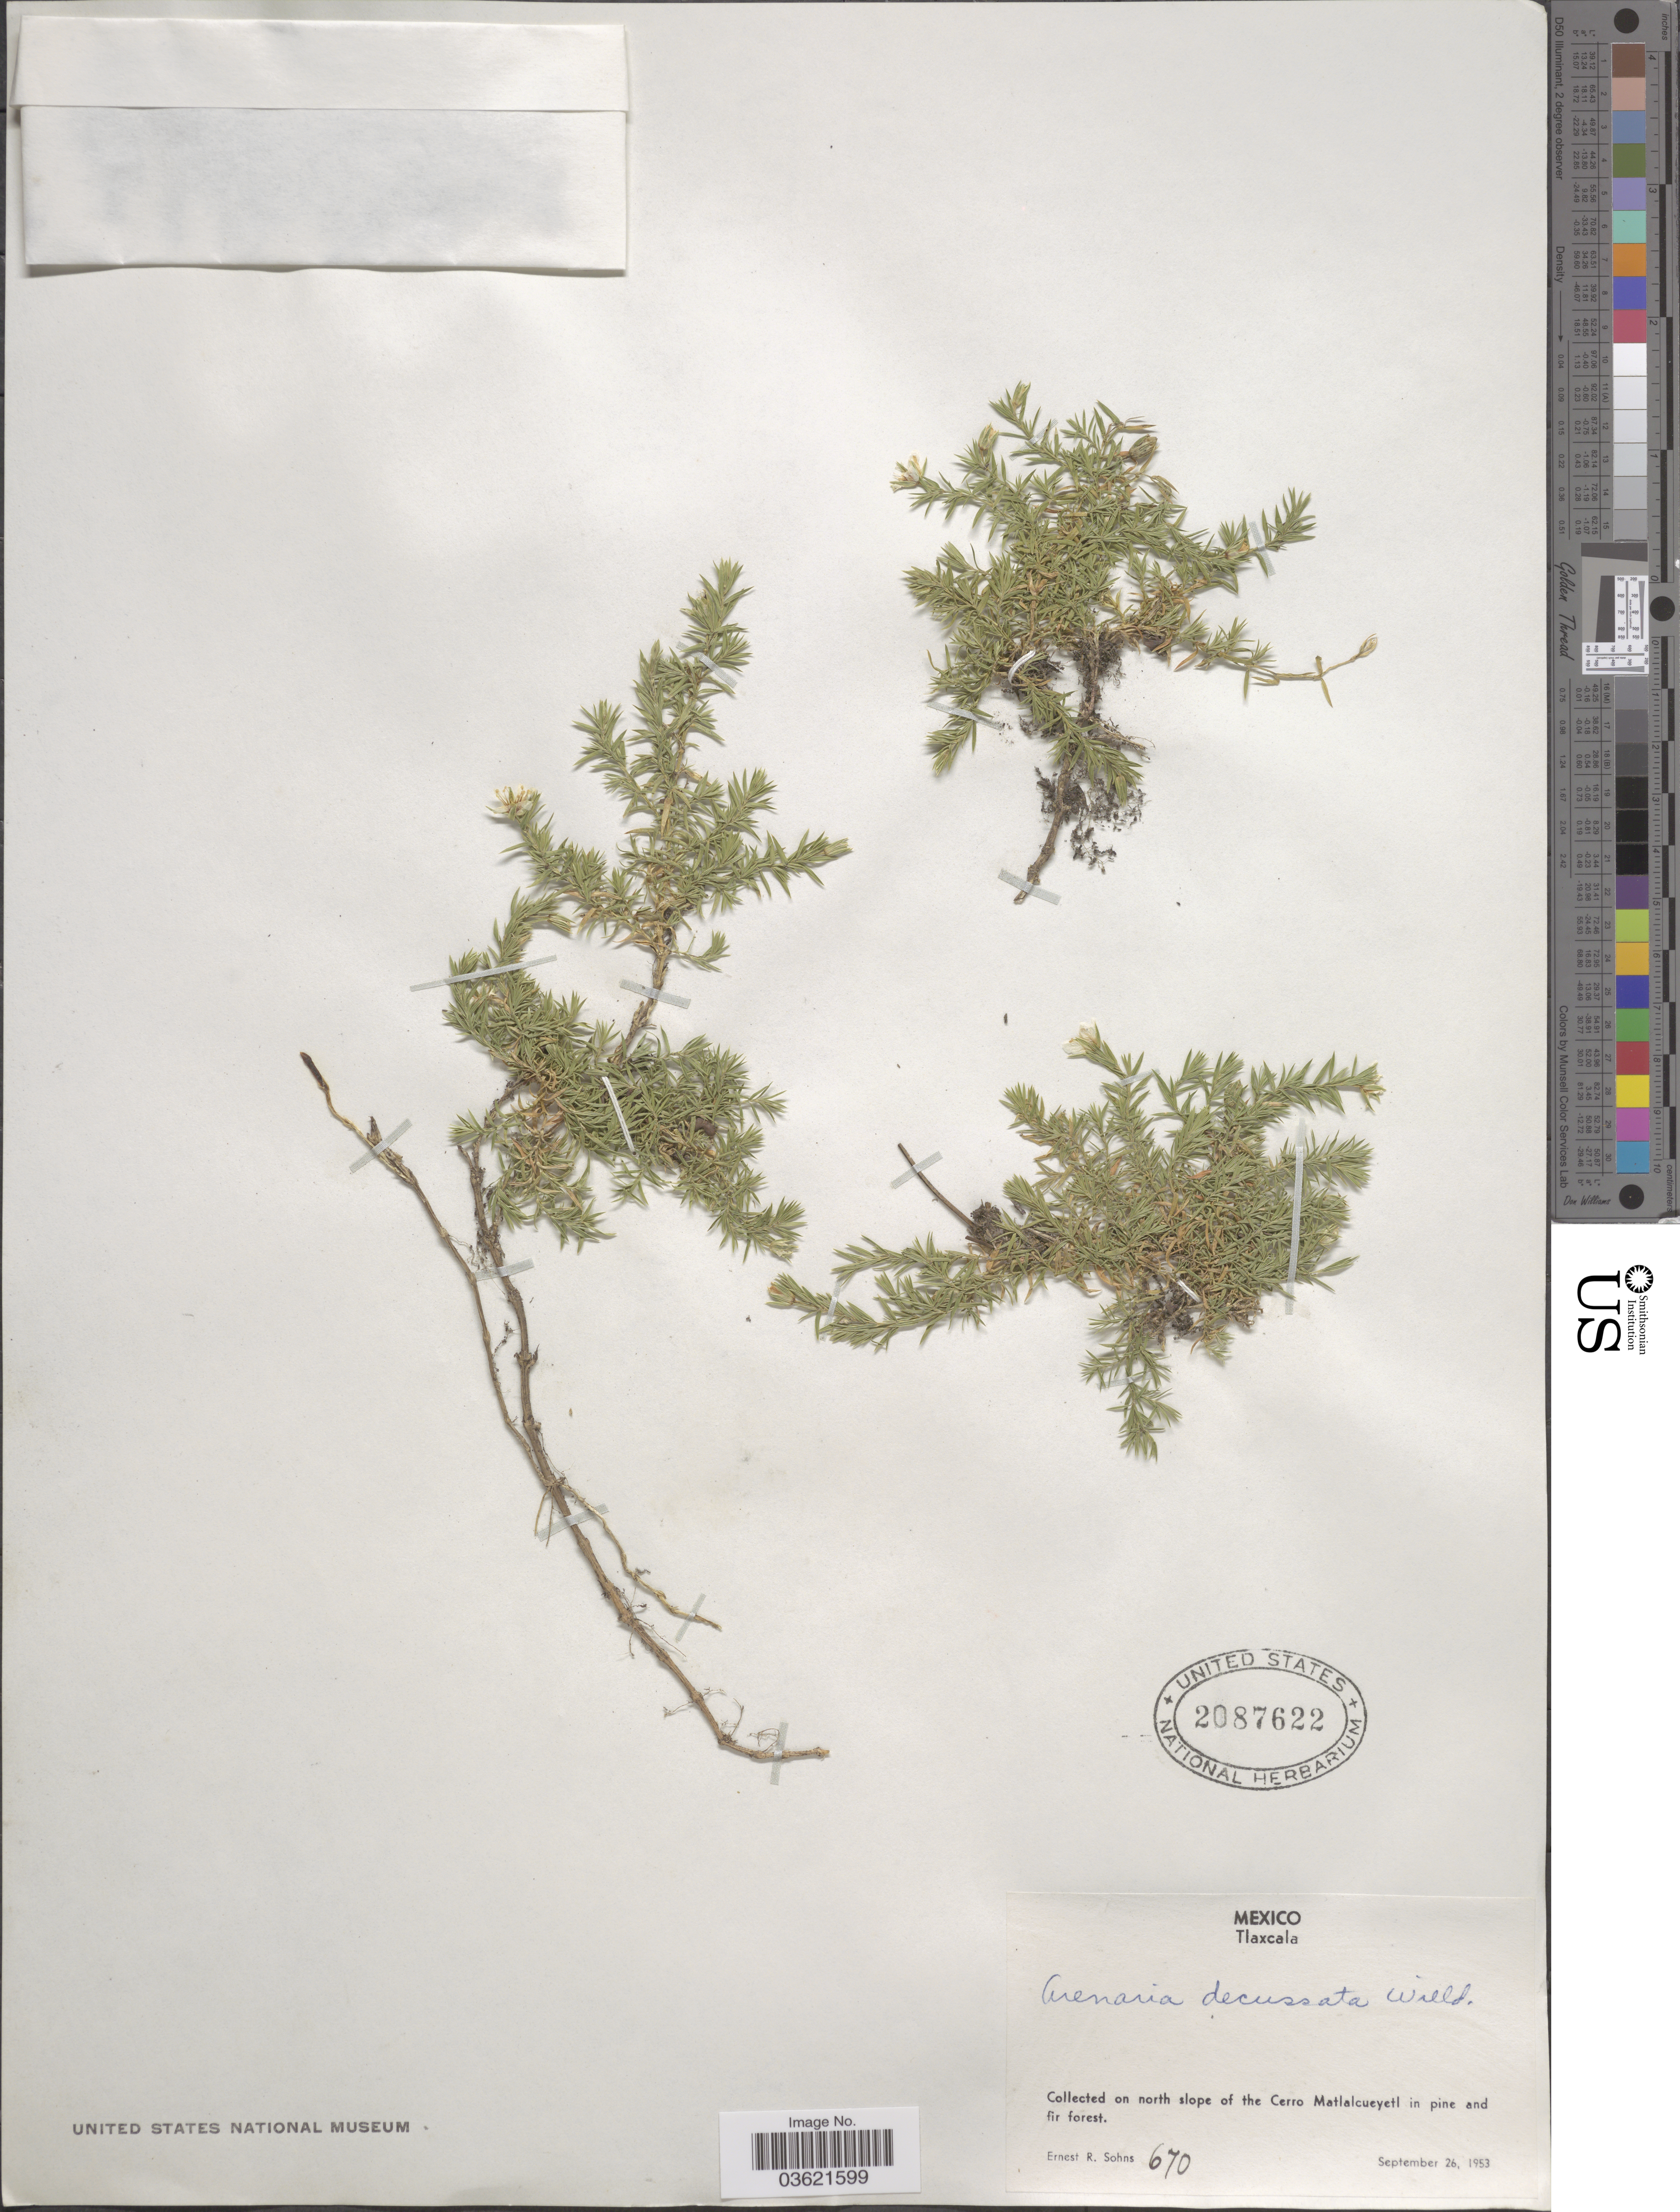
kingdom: Plantae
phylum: Tracheophyta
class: Magnoliopsida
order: Caryophyllales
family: Caryophyllaceae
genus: Arenaria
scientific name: Arenaria lycopodioides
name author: Willd. ex Schltdl.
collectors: E. R. Sohns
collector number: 670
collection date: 1953-09-26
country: Mexico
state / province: Tlaxcala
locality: Collected on north slope of the Cerro Matlalcueyetl.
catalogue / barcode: US 2087622